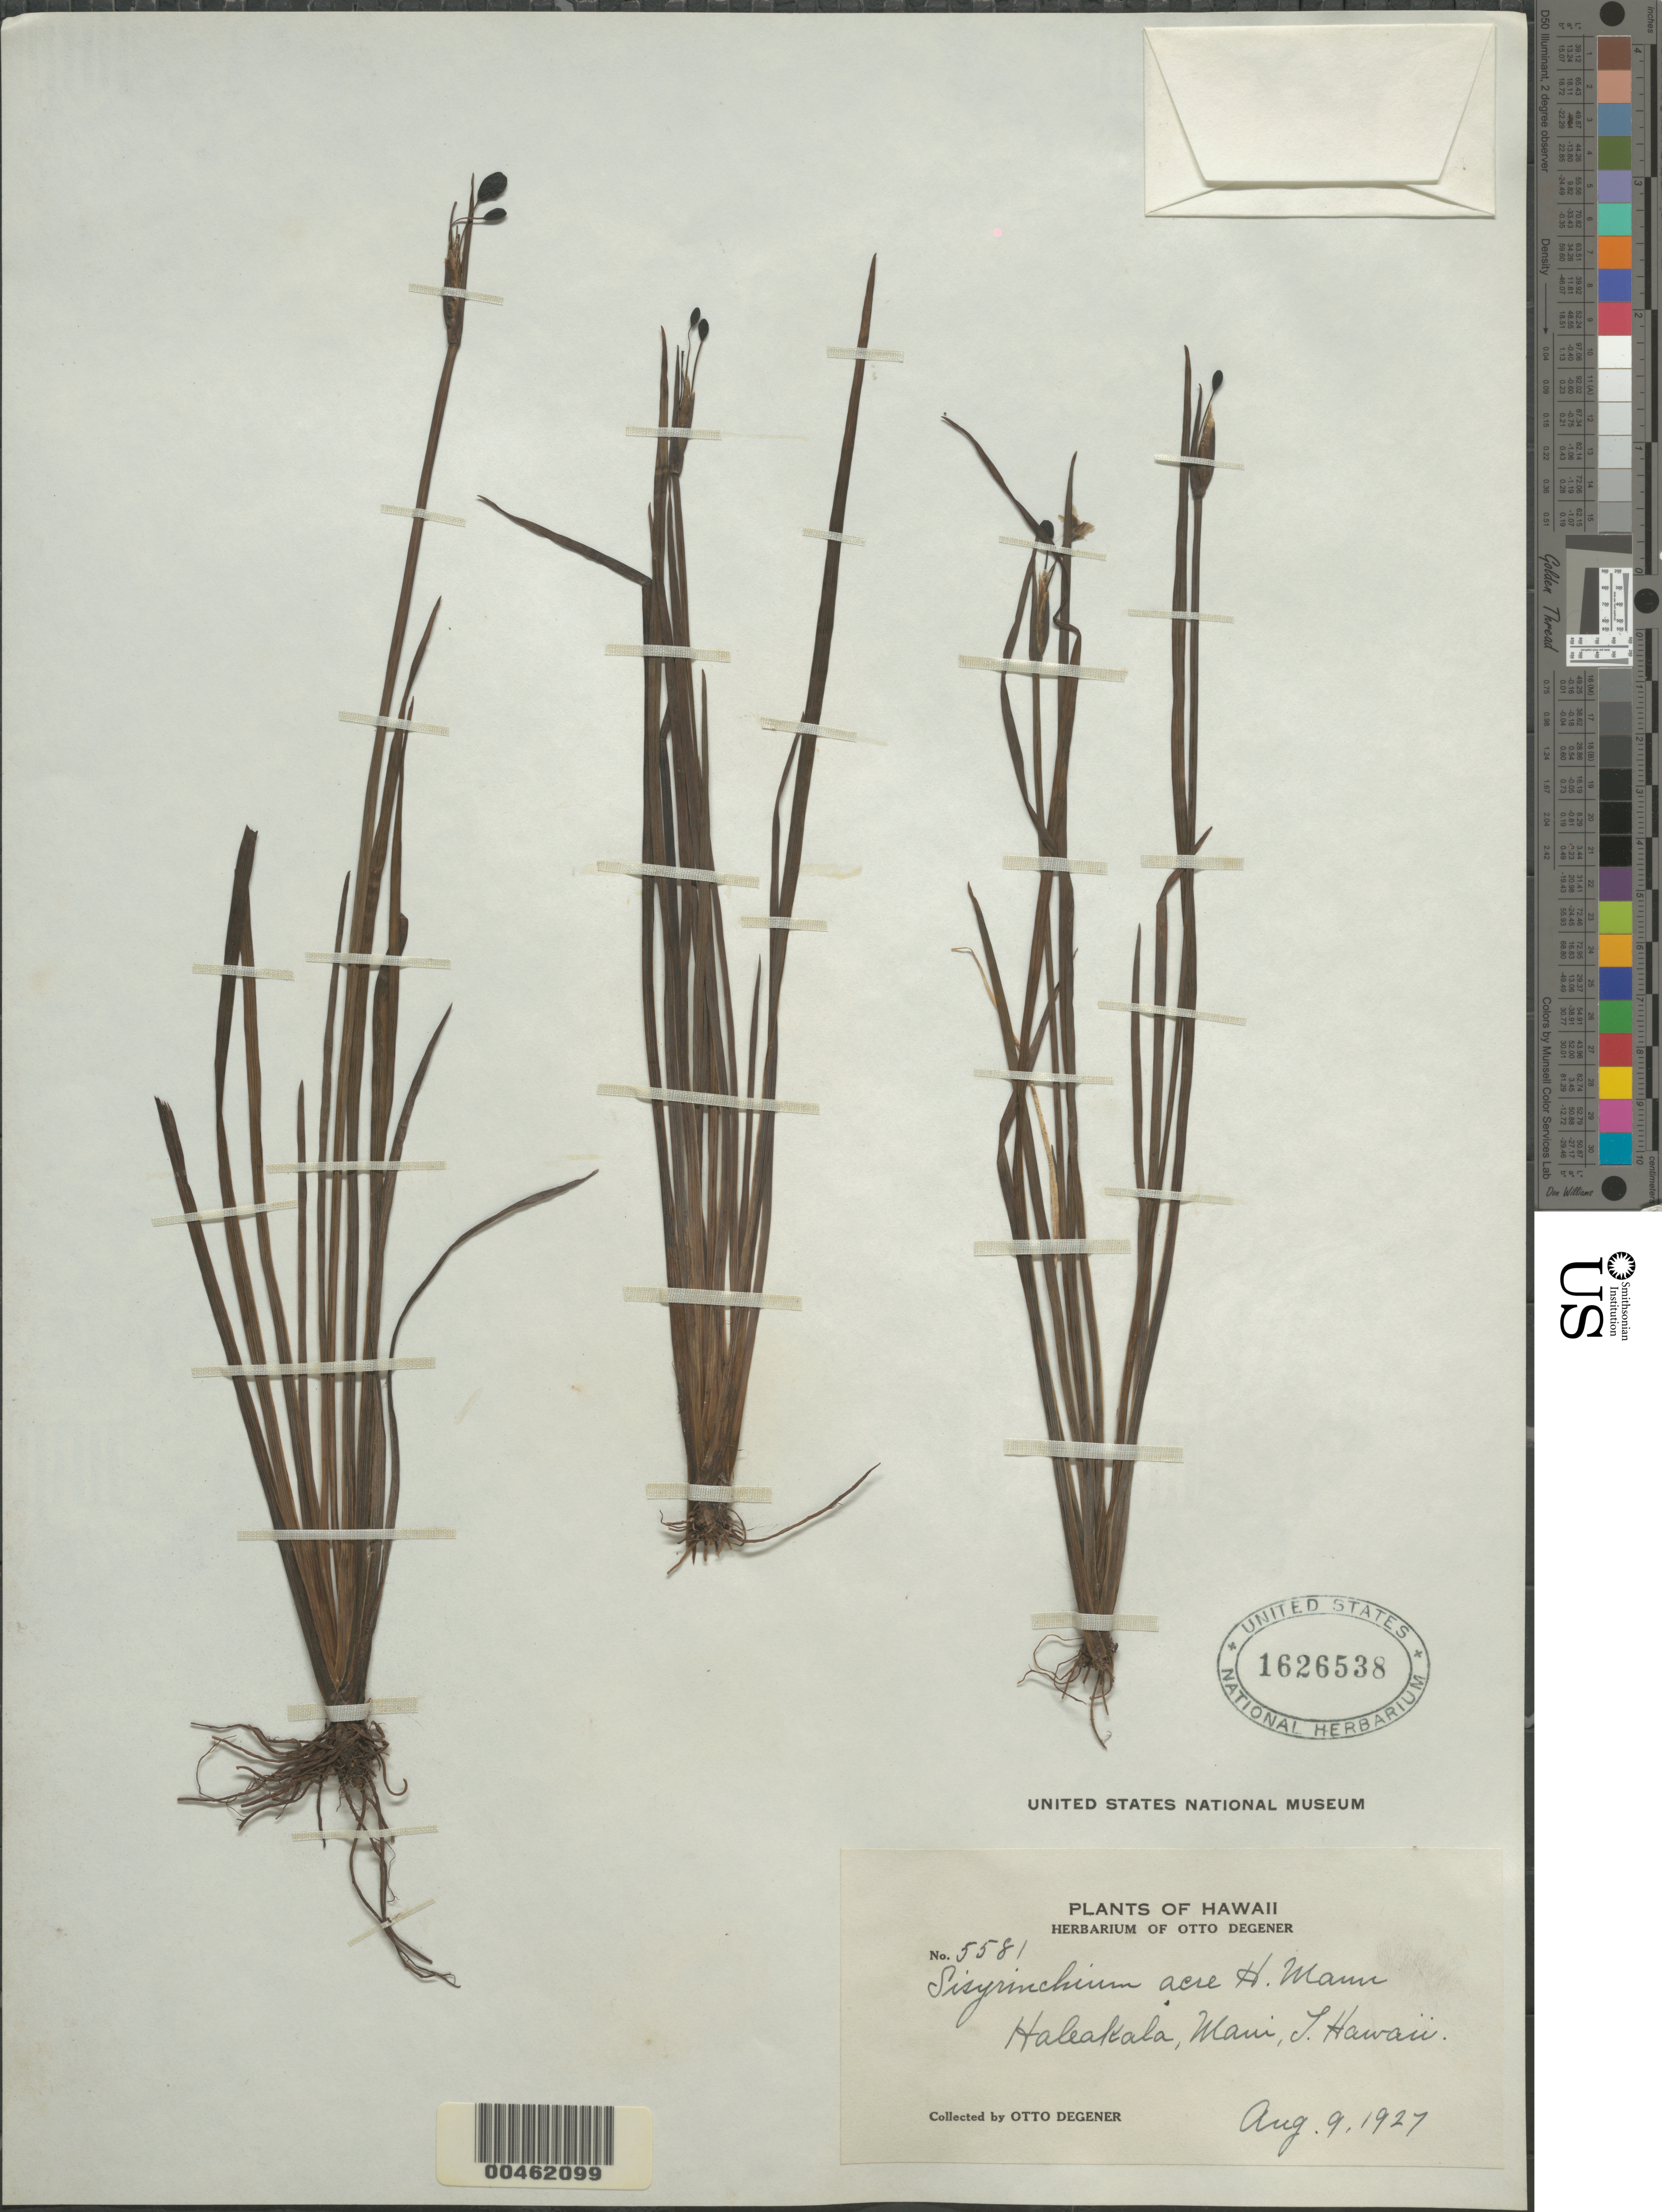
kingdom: Plantae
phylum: Tracheophyta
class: Liliopsida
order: Asparagales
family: Iridaceae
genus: Sisyrinchium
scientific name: Sisyrinchium acre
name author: H. Mann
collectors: O. Degener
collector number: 5581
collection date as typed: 9 Aug 1927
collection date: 1927-08-09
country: United States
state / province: Hawaii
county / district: Maui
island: Maui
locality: Haleakala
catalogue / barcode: US 1626538